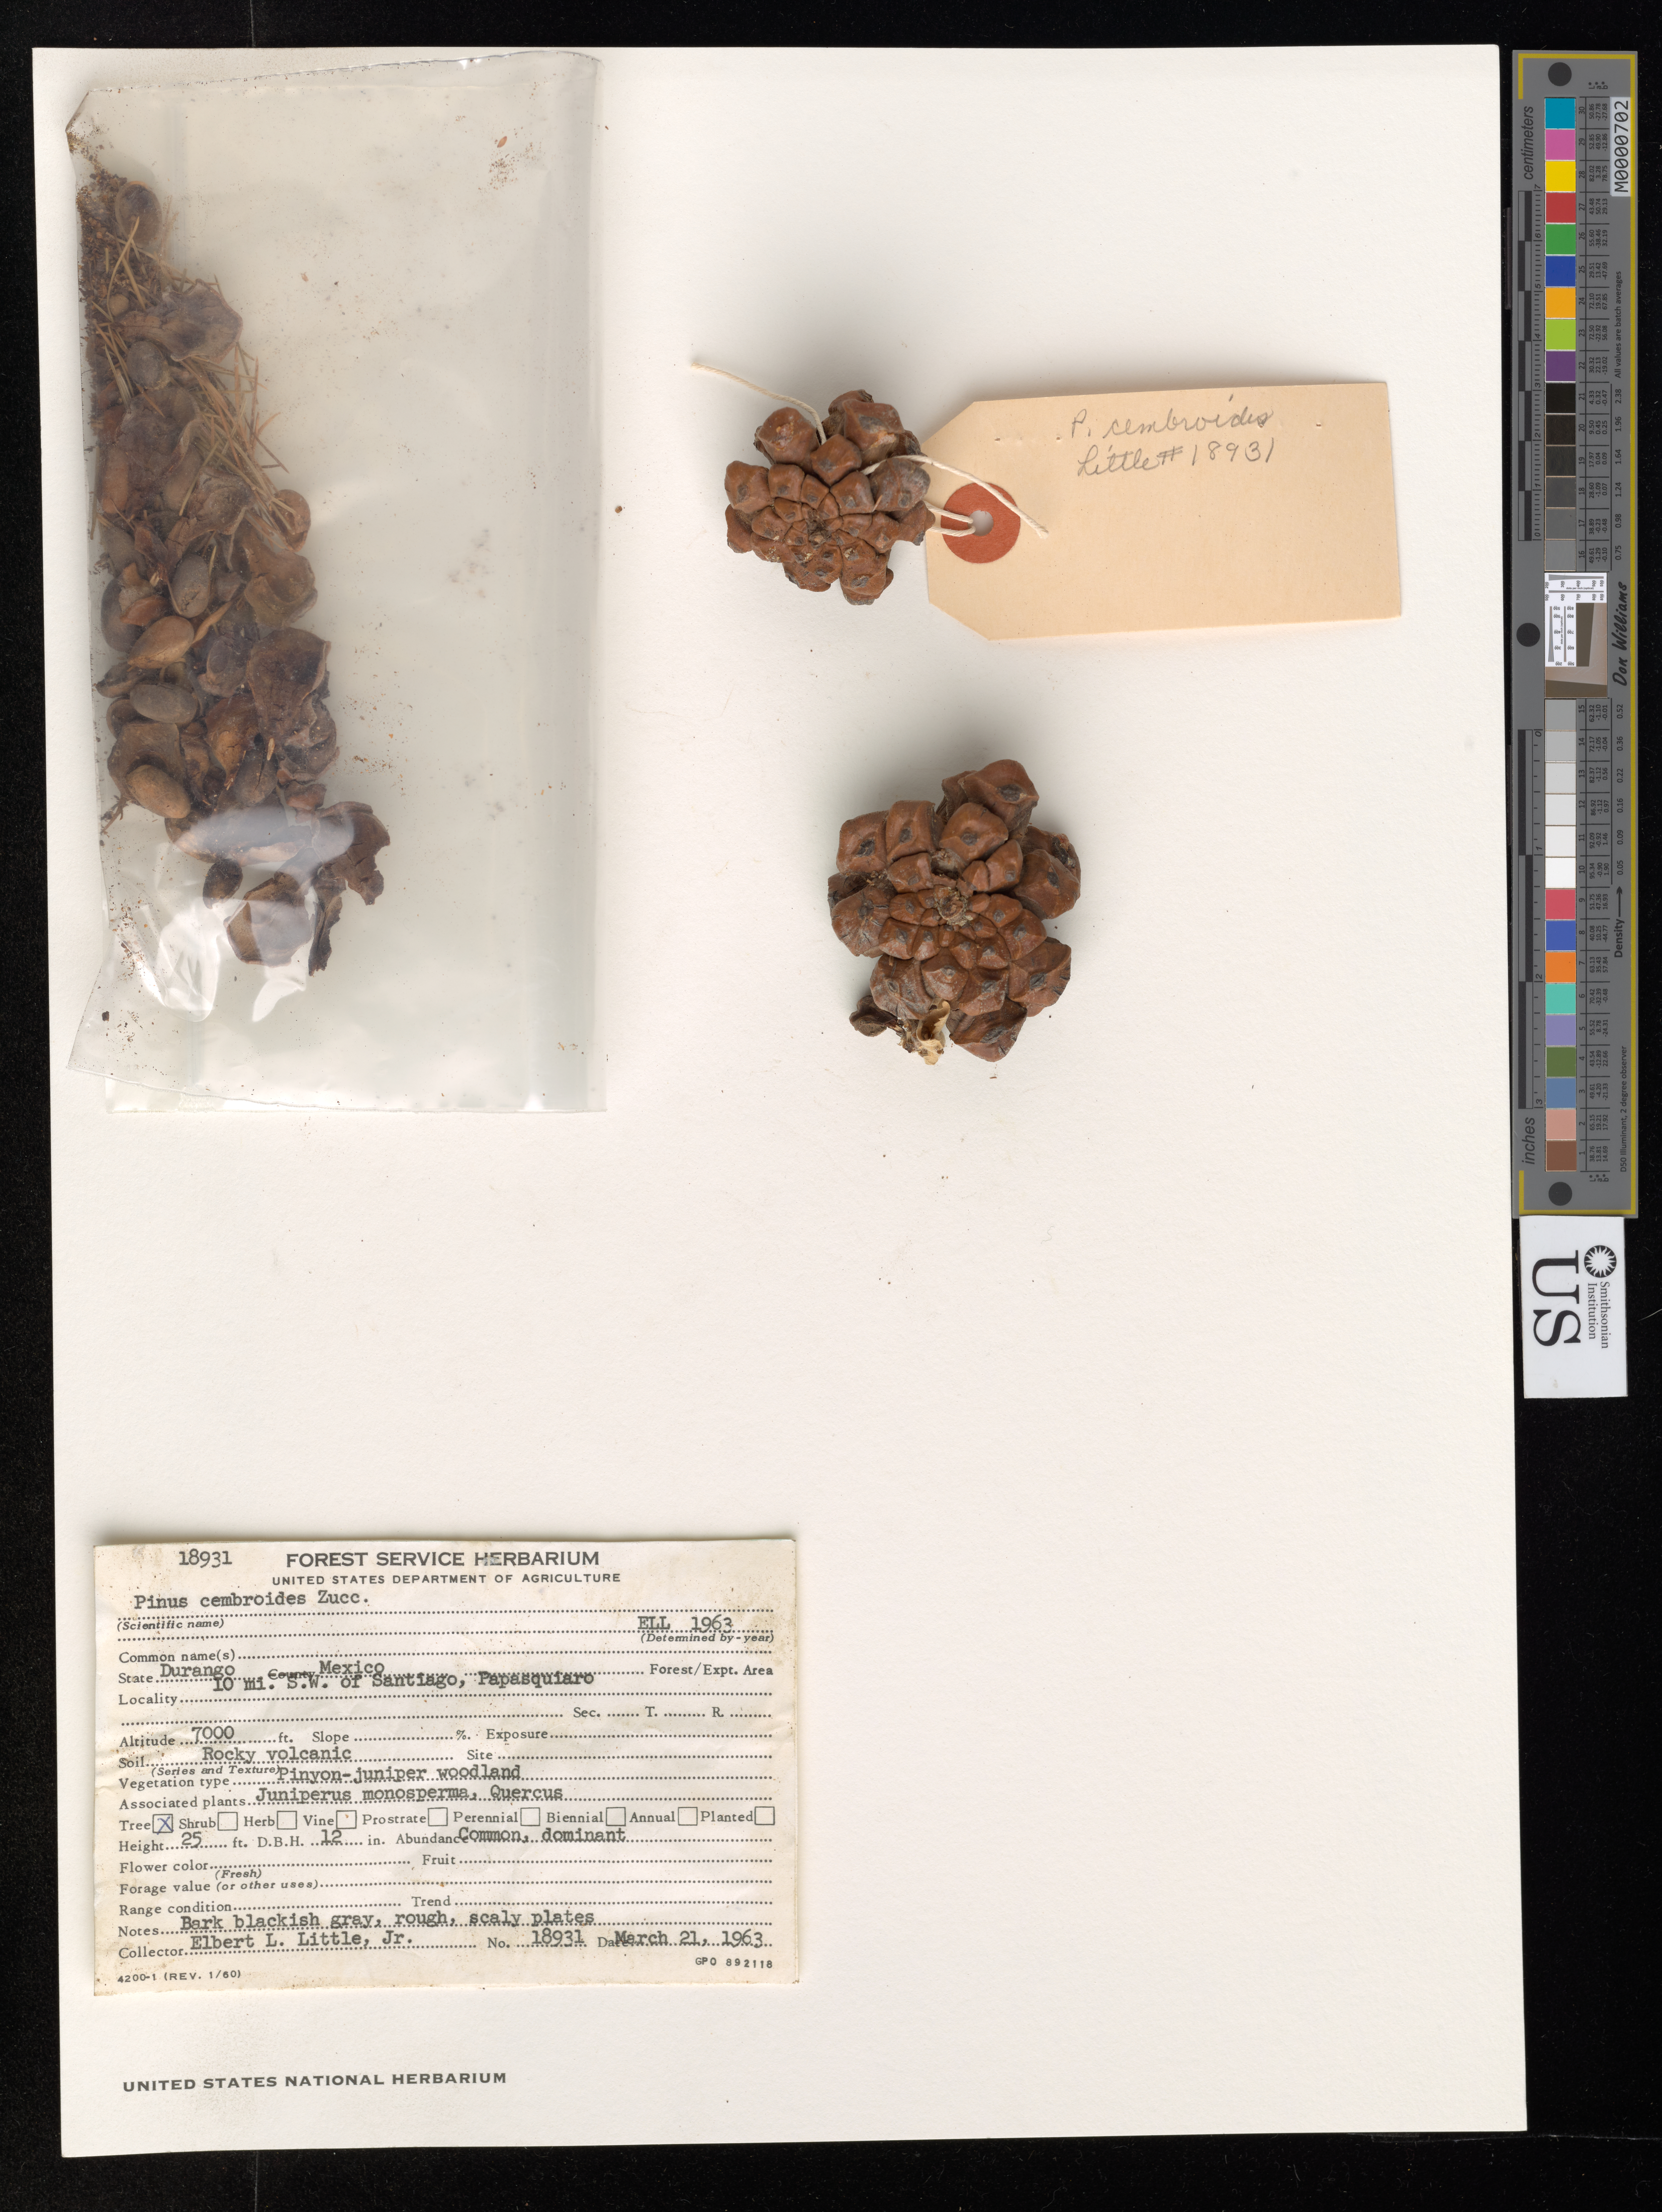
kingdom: Plantae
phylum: Tracheophyta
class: Pinopsida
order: Pinales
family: Pinaceae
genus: Pinus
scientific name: Pinus cembroides subsp. cembroides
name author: Zucc.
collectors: E. L. Little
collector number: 18931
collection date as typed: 21 Mar 1963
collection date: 1963-03-21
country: Mexico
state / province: Durango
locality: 10 mi. SW of Santiago Papasquiaro.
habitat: Pinyon-juniper woodland. Associated plants Juniperus monosperma. Soil rocky volcanic.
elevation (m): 2134